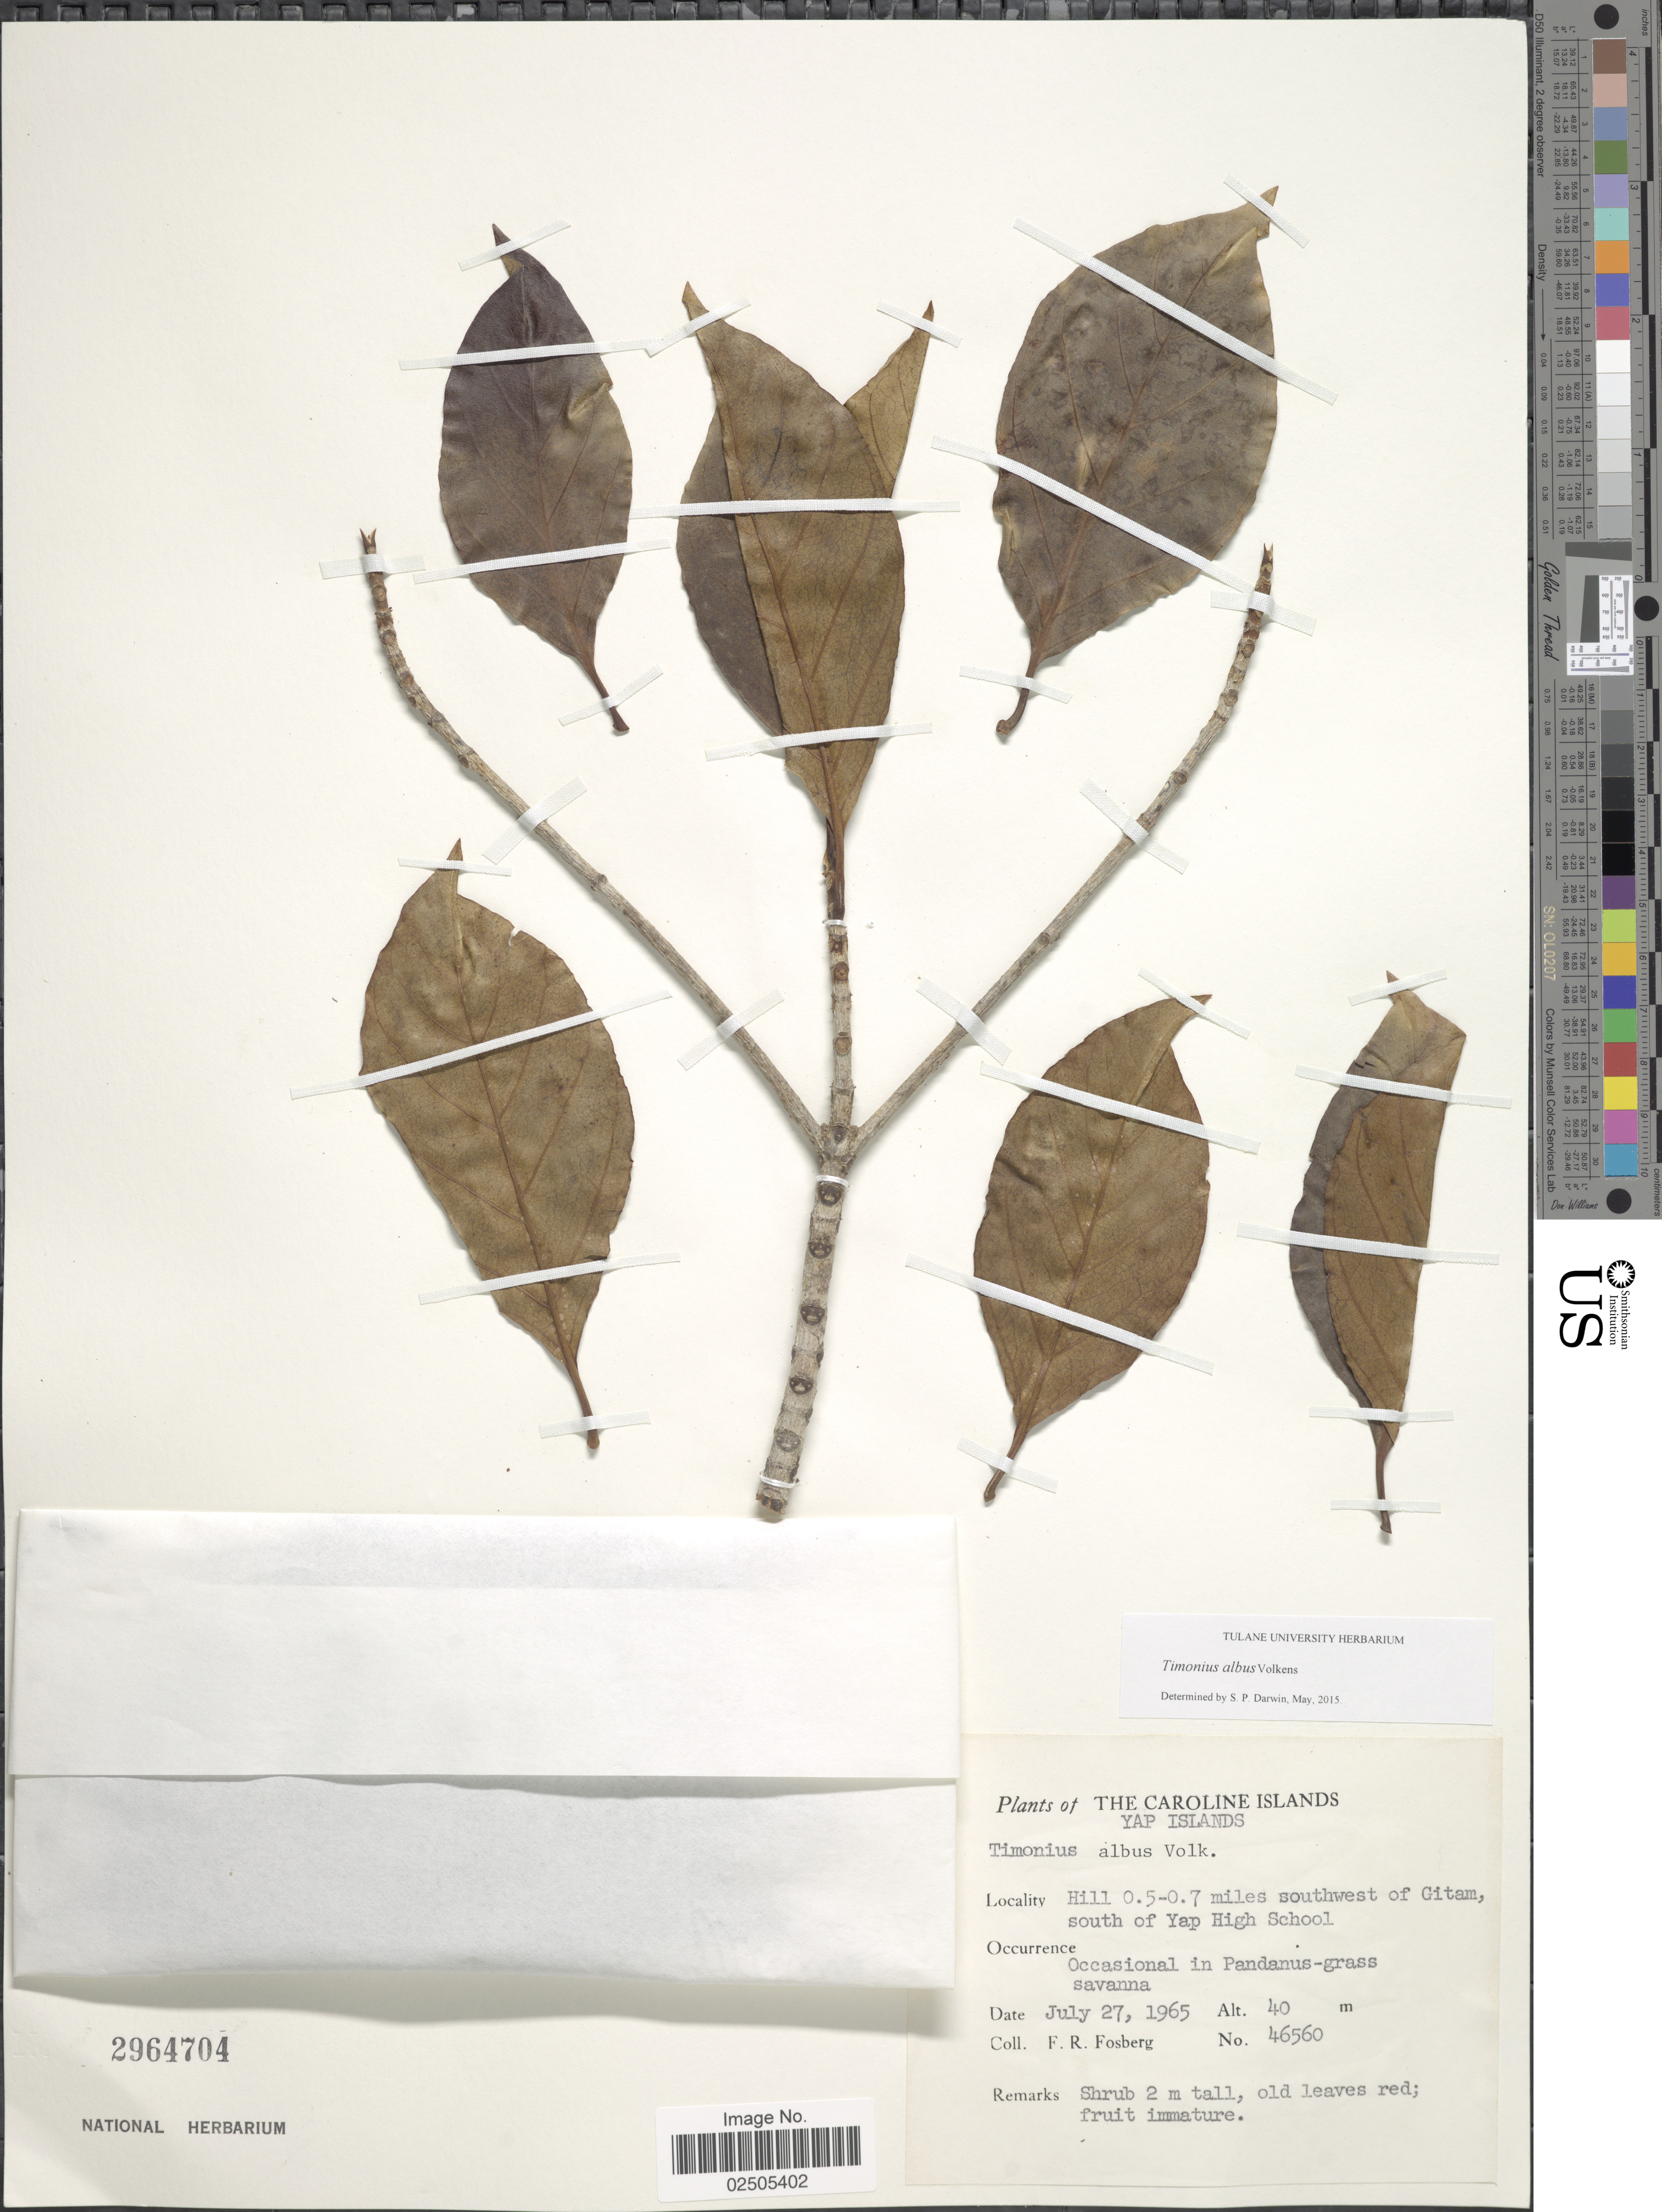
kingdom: Plantae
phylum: Tracheophyta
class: Magnoliopsida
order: Gentianales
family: Rubiaceae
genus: Timonius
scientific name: Timonius albus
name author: Volkens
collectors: F. R. Fosberg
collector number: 46560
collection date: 1965-07-27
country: Micronesia, Federated States of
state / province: Yap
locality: The Caroline Islands, Yap Islands, Hill 0.5-0.7 miles southwest of Gitam, south of Yap High School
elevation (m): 40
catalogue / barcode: US 2964704